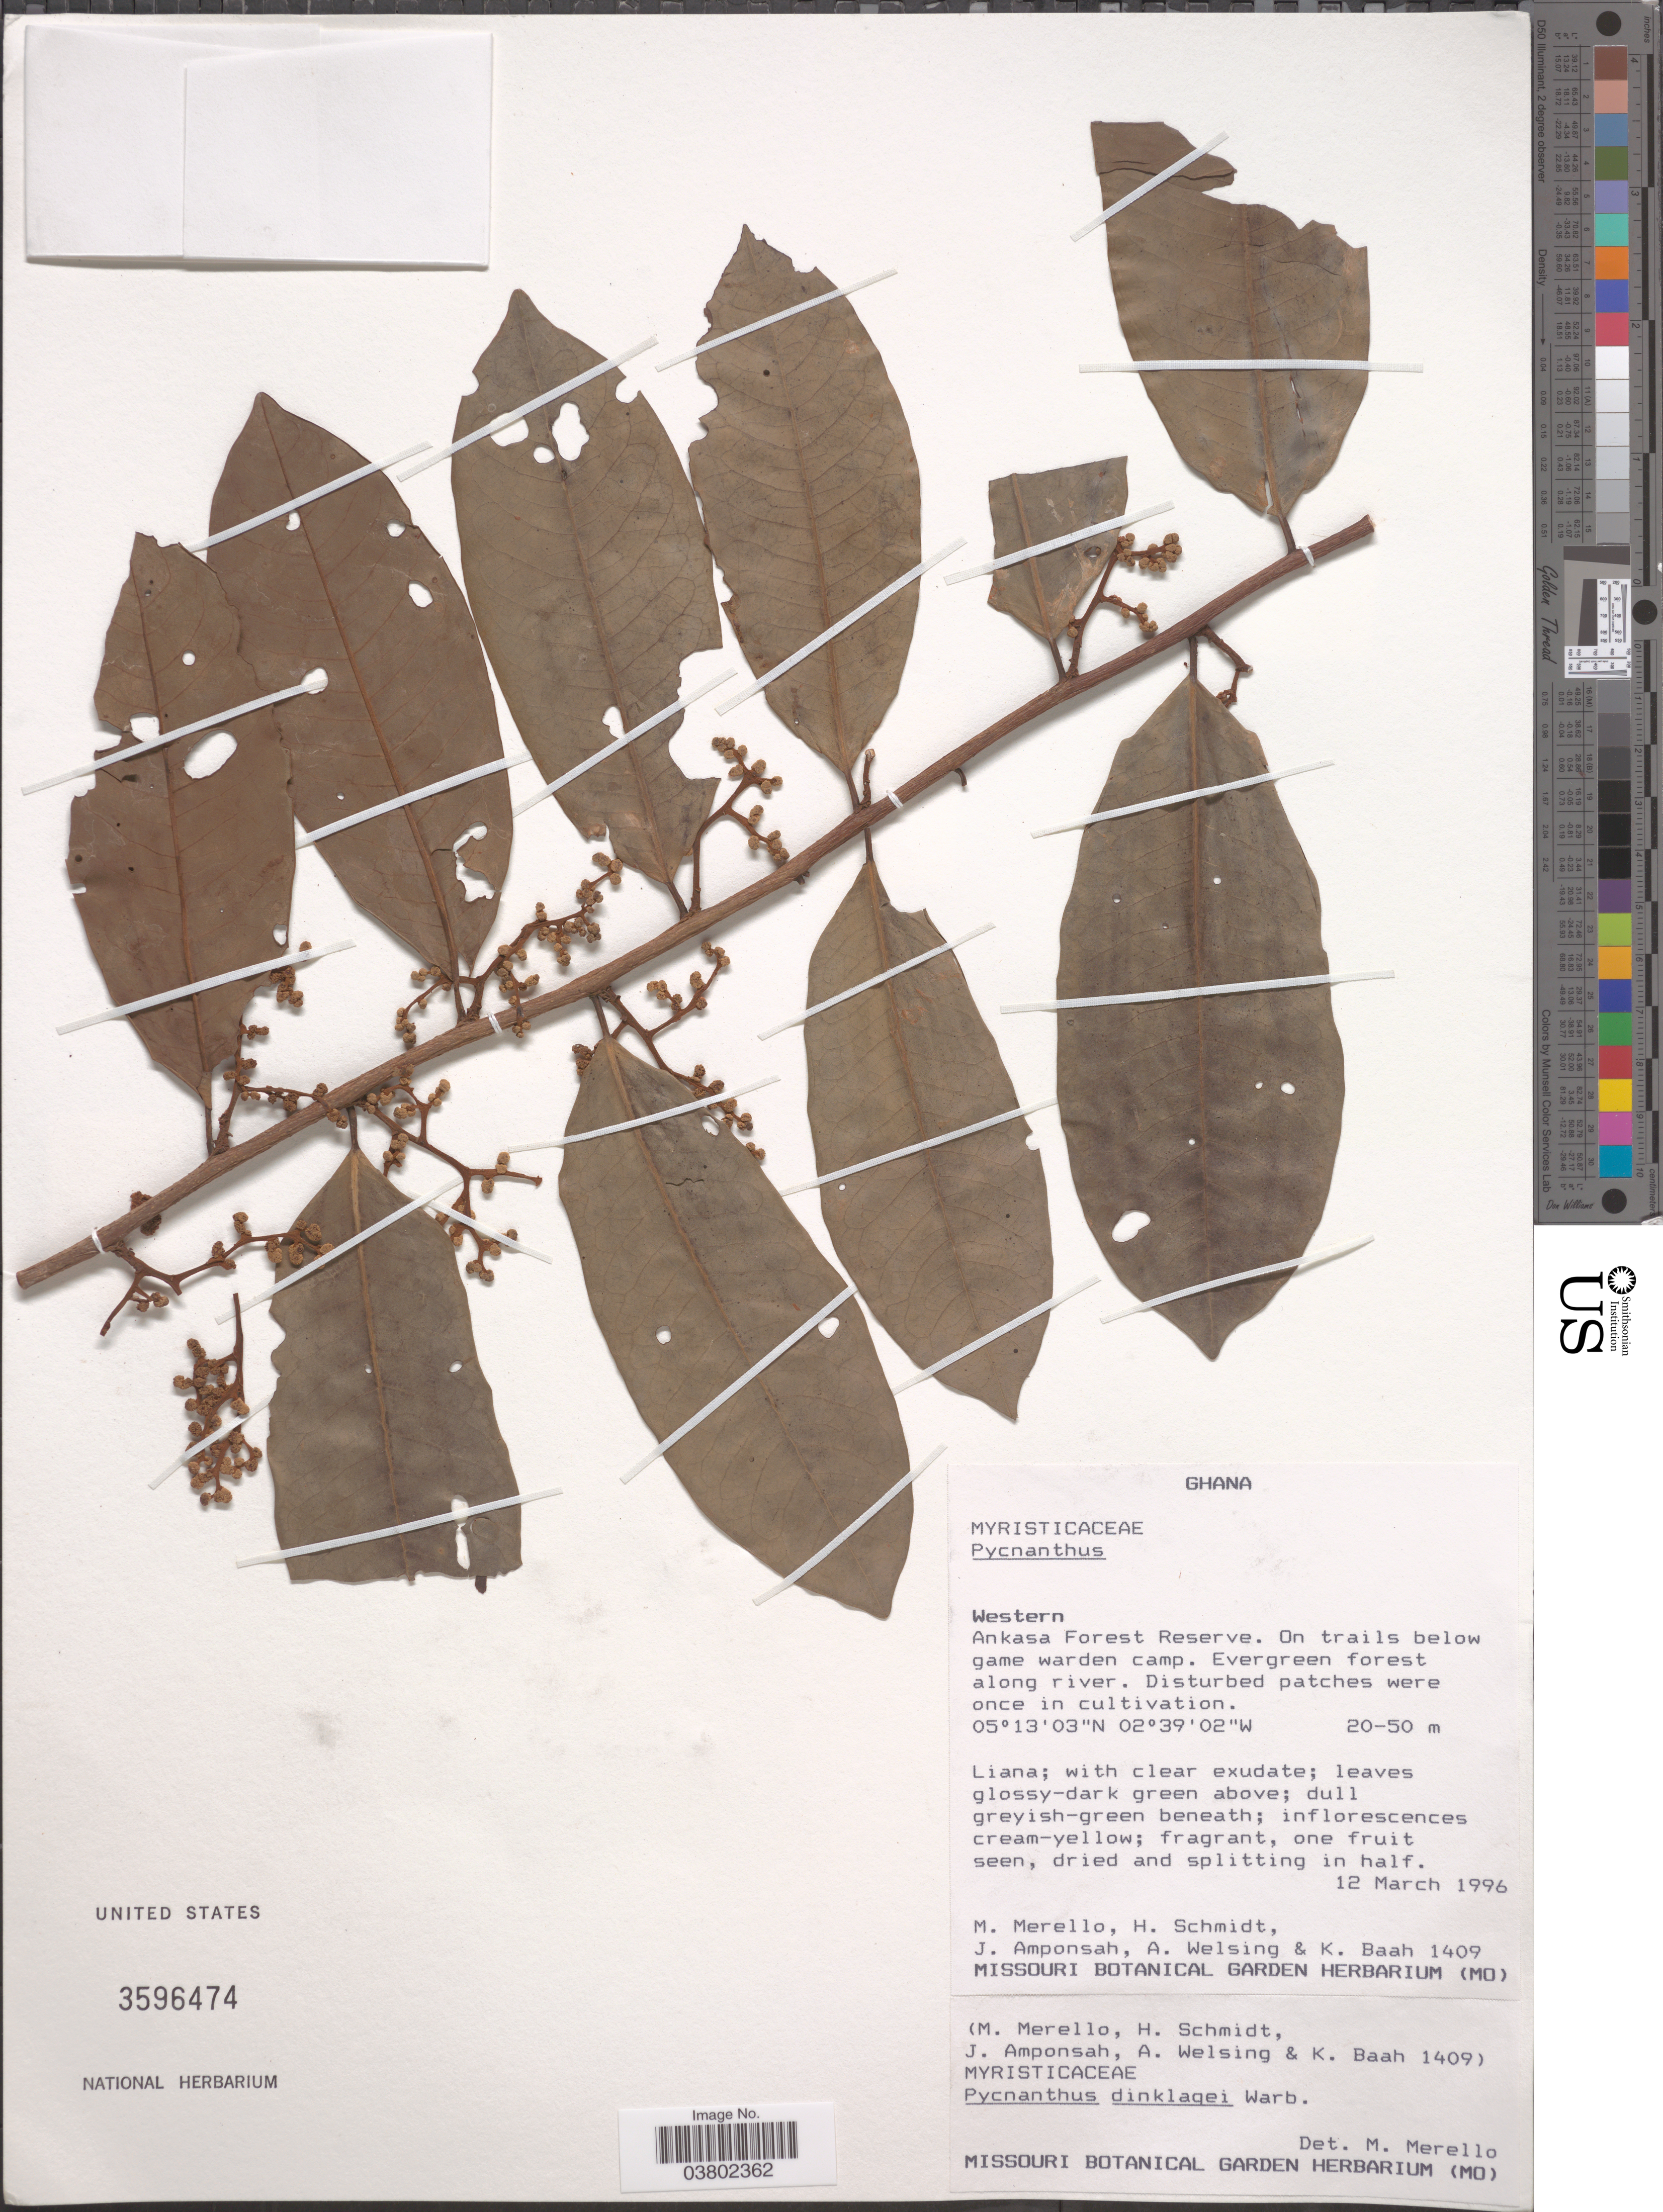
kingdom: Plantae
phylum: Tracheophyta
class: Magnoliopsida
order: Magnoliales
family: Myristicaceae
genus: Pycnanthus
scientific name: Pycnanthus sp.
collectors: M. Merello, H. Schmidt, J. Amponsah, A. Welsing & K. Baah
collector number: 1409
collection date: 1996-03-12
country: Ghana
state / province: Western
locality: Ankasa Forest Reserve. On trails below game warden camp. Along river.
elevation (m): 20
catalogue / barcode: US 3596474